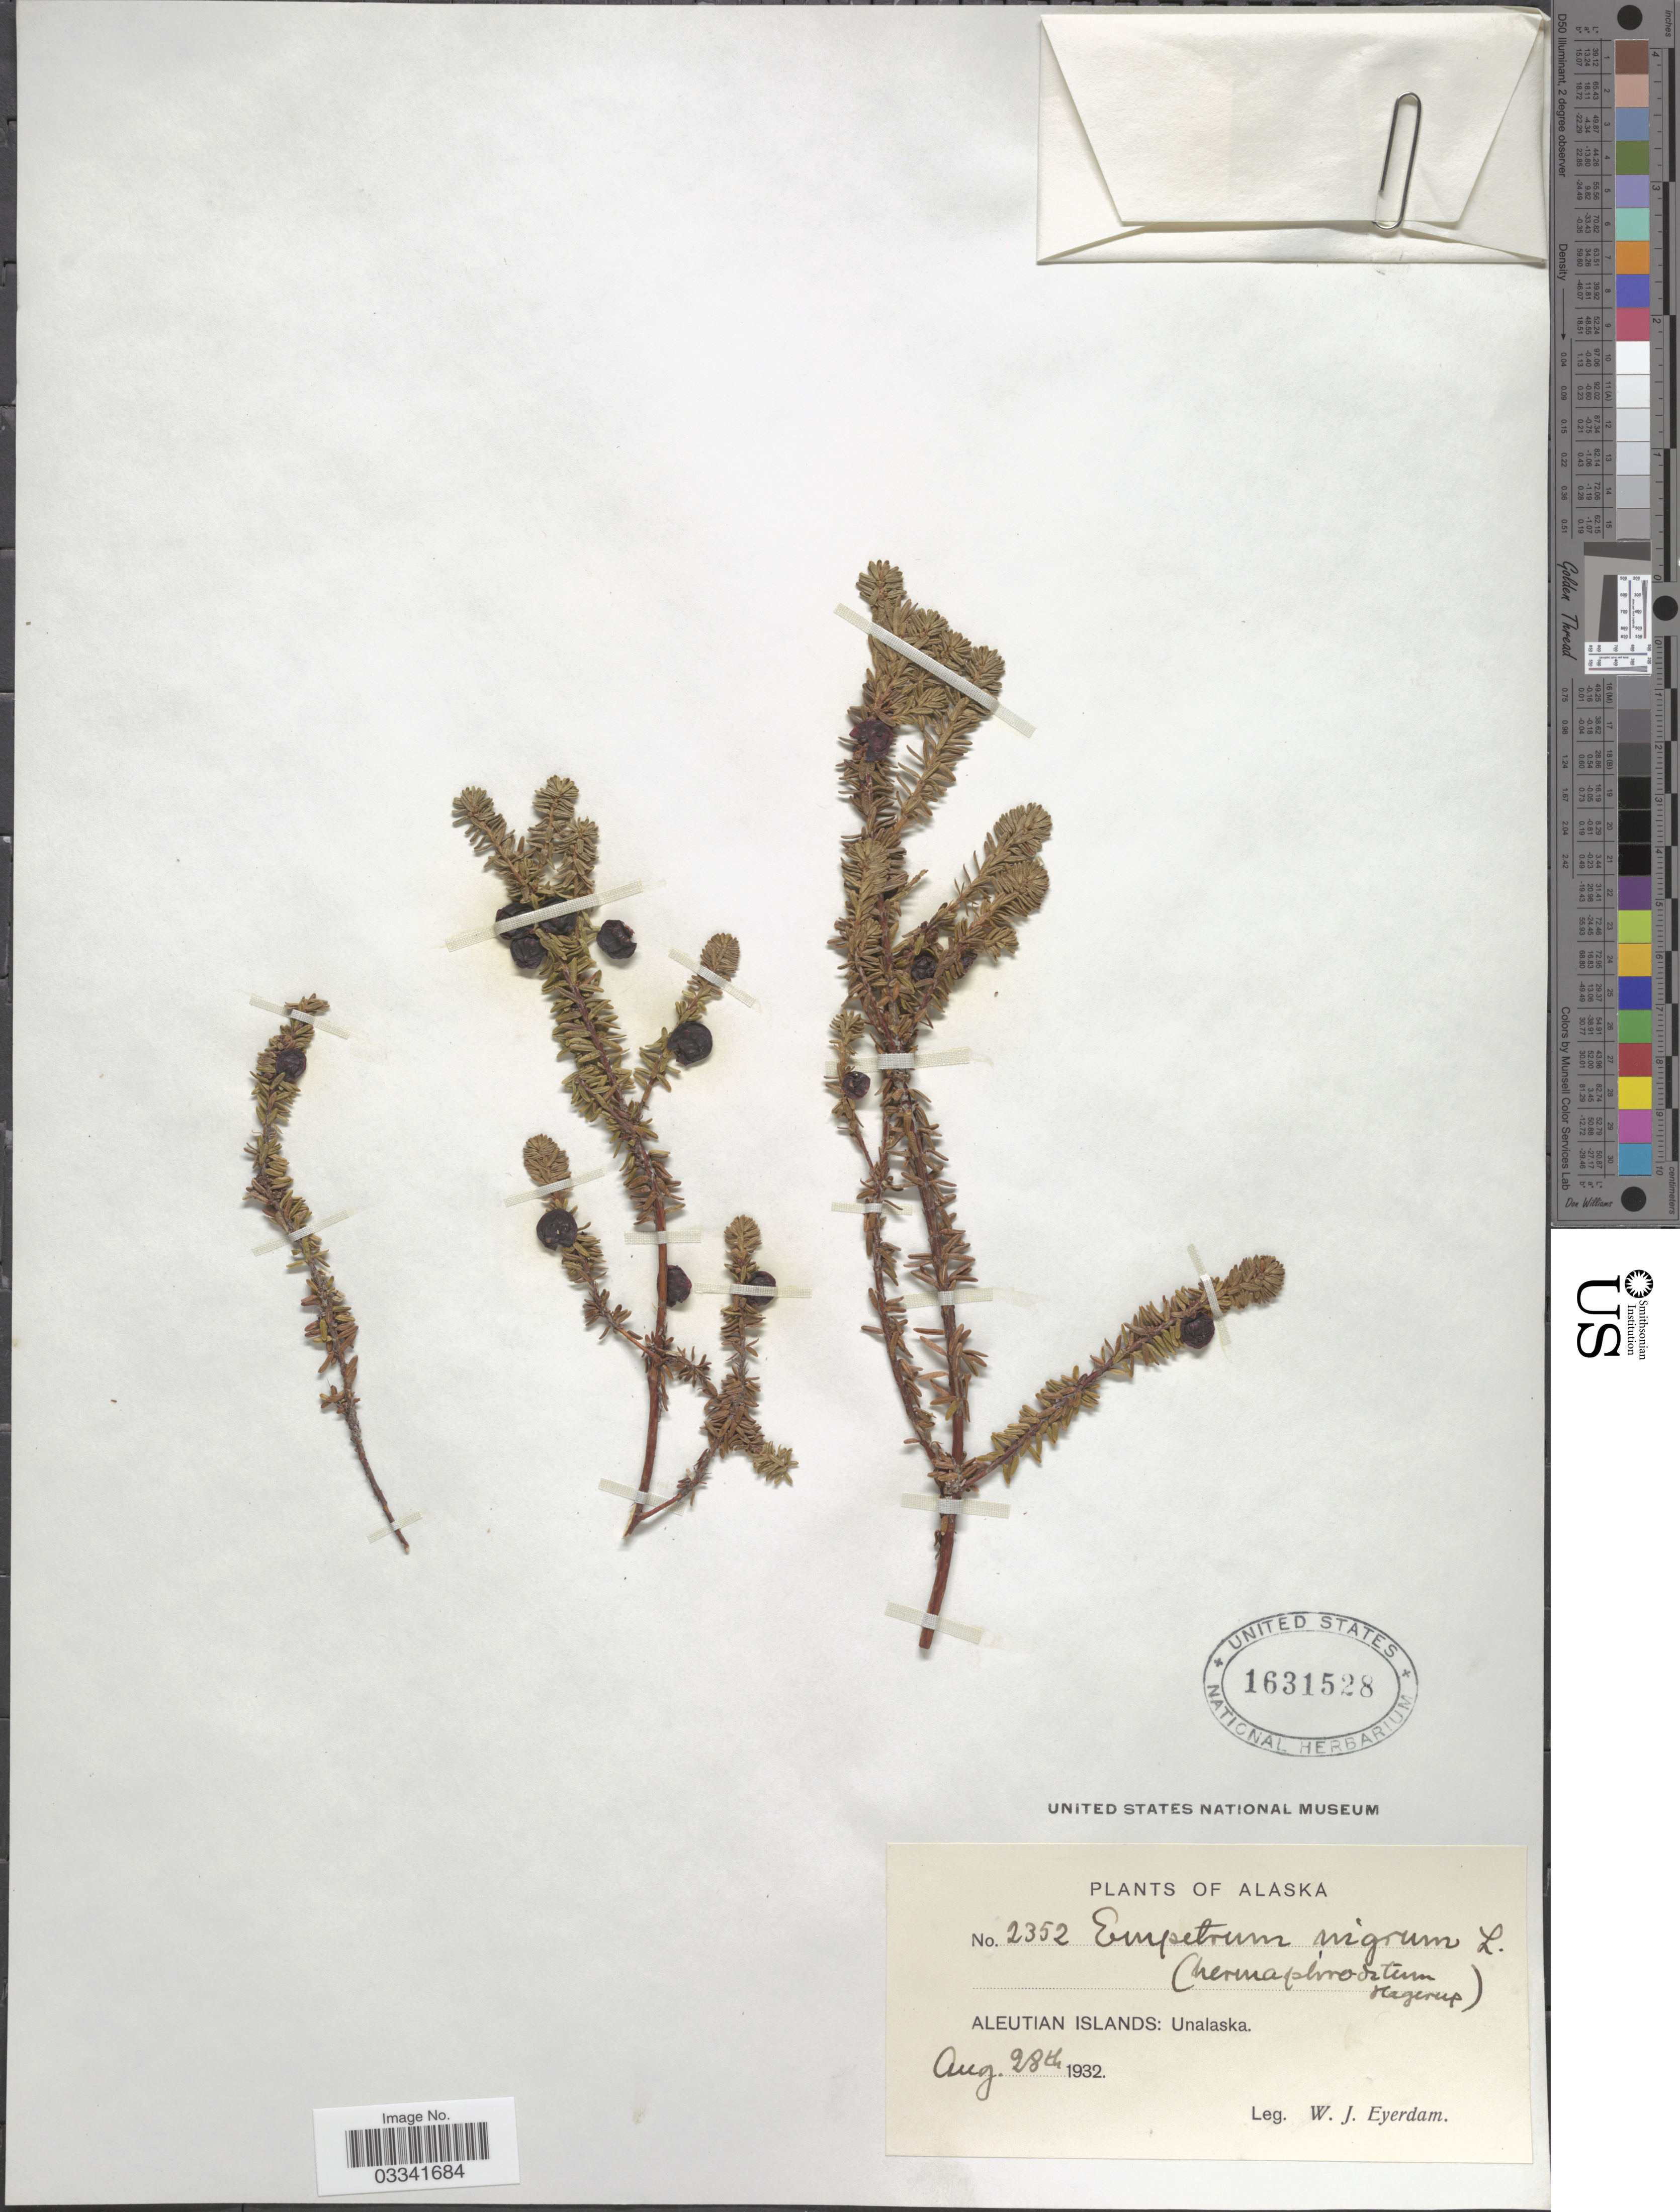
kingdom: Plantae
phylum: Tracheophyta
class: Magnoliopsida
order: Ericales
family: Ericaceae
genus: Empetrum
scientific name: Empetrum nigrum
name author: L.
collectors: W. J. Eyerdam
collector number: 2352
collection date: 1932-08-28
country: United States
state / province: Alaska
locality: Aleutian Islands: Unalaska.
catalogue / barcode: US 1631528